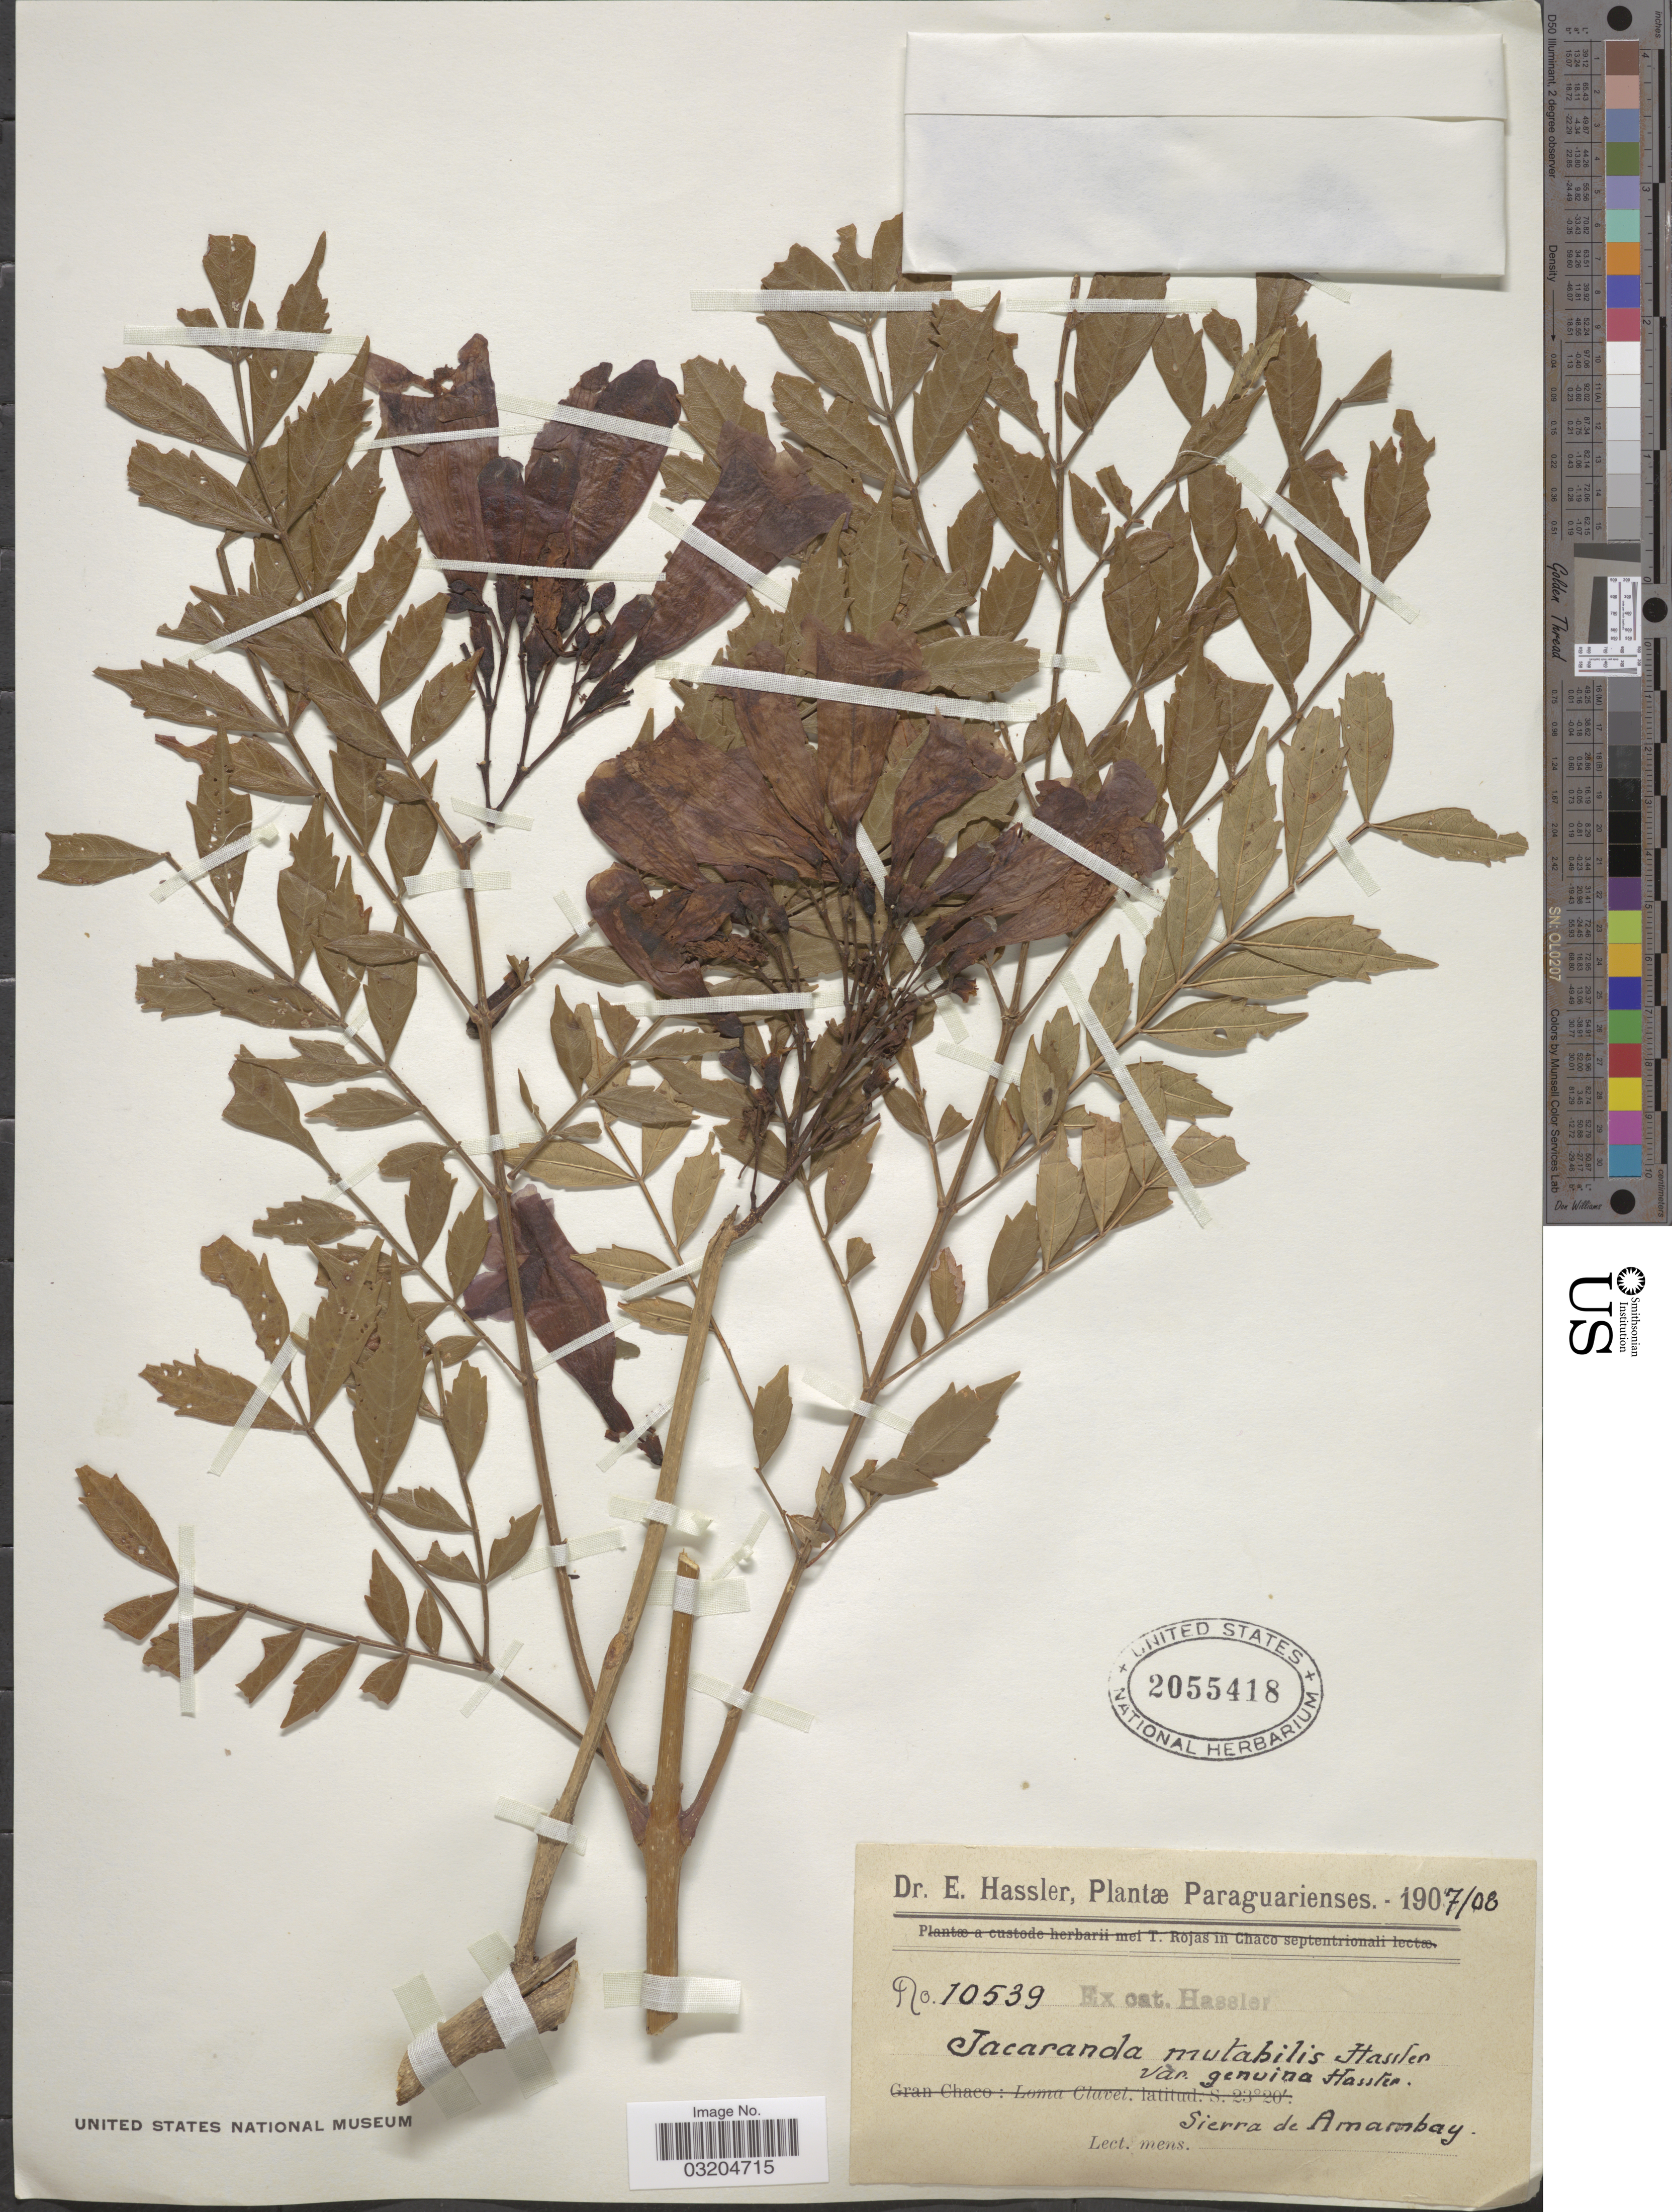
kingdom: Plantae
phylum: Tracheophyta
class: Magnoliopsida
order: Lamiales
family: Bignoniaceae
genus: Jacaranda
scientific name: Jacaranda mutabilis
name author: Hassl.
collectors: E. Hassler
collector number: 10539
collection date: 1907/1908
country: Paraguay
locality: Paraguarienses, Sierra de Amambay.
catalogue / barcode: US 2055418